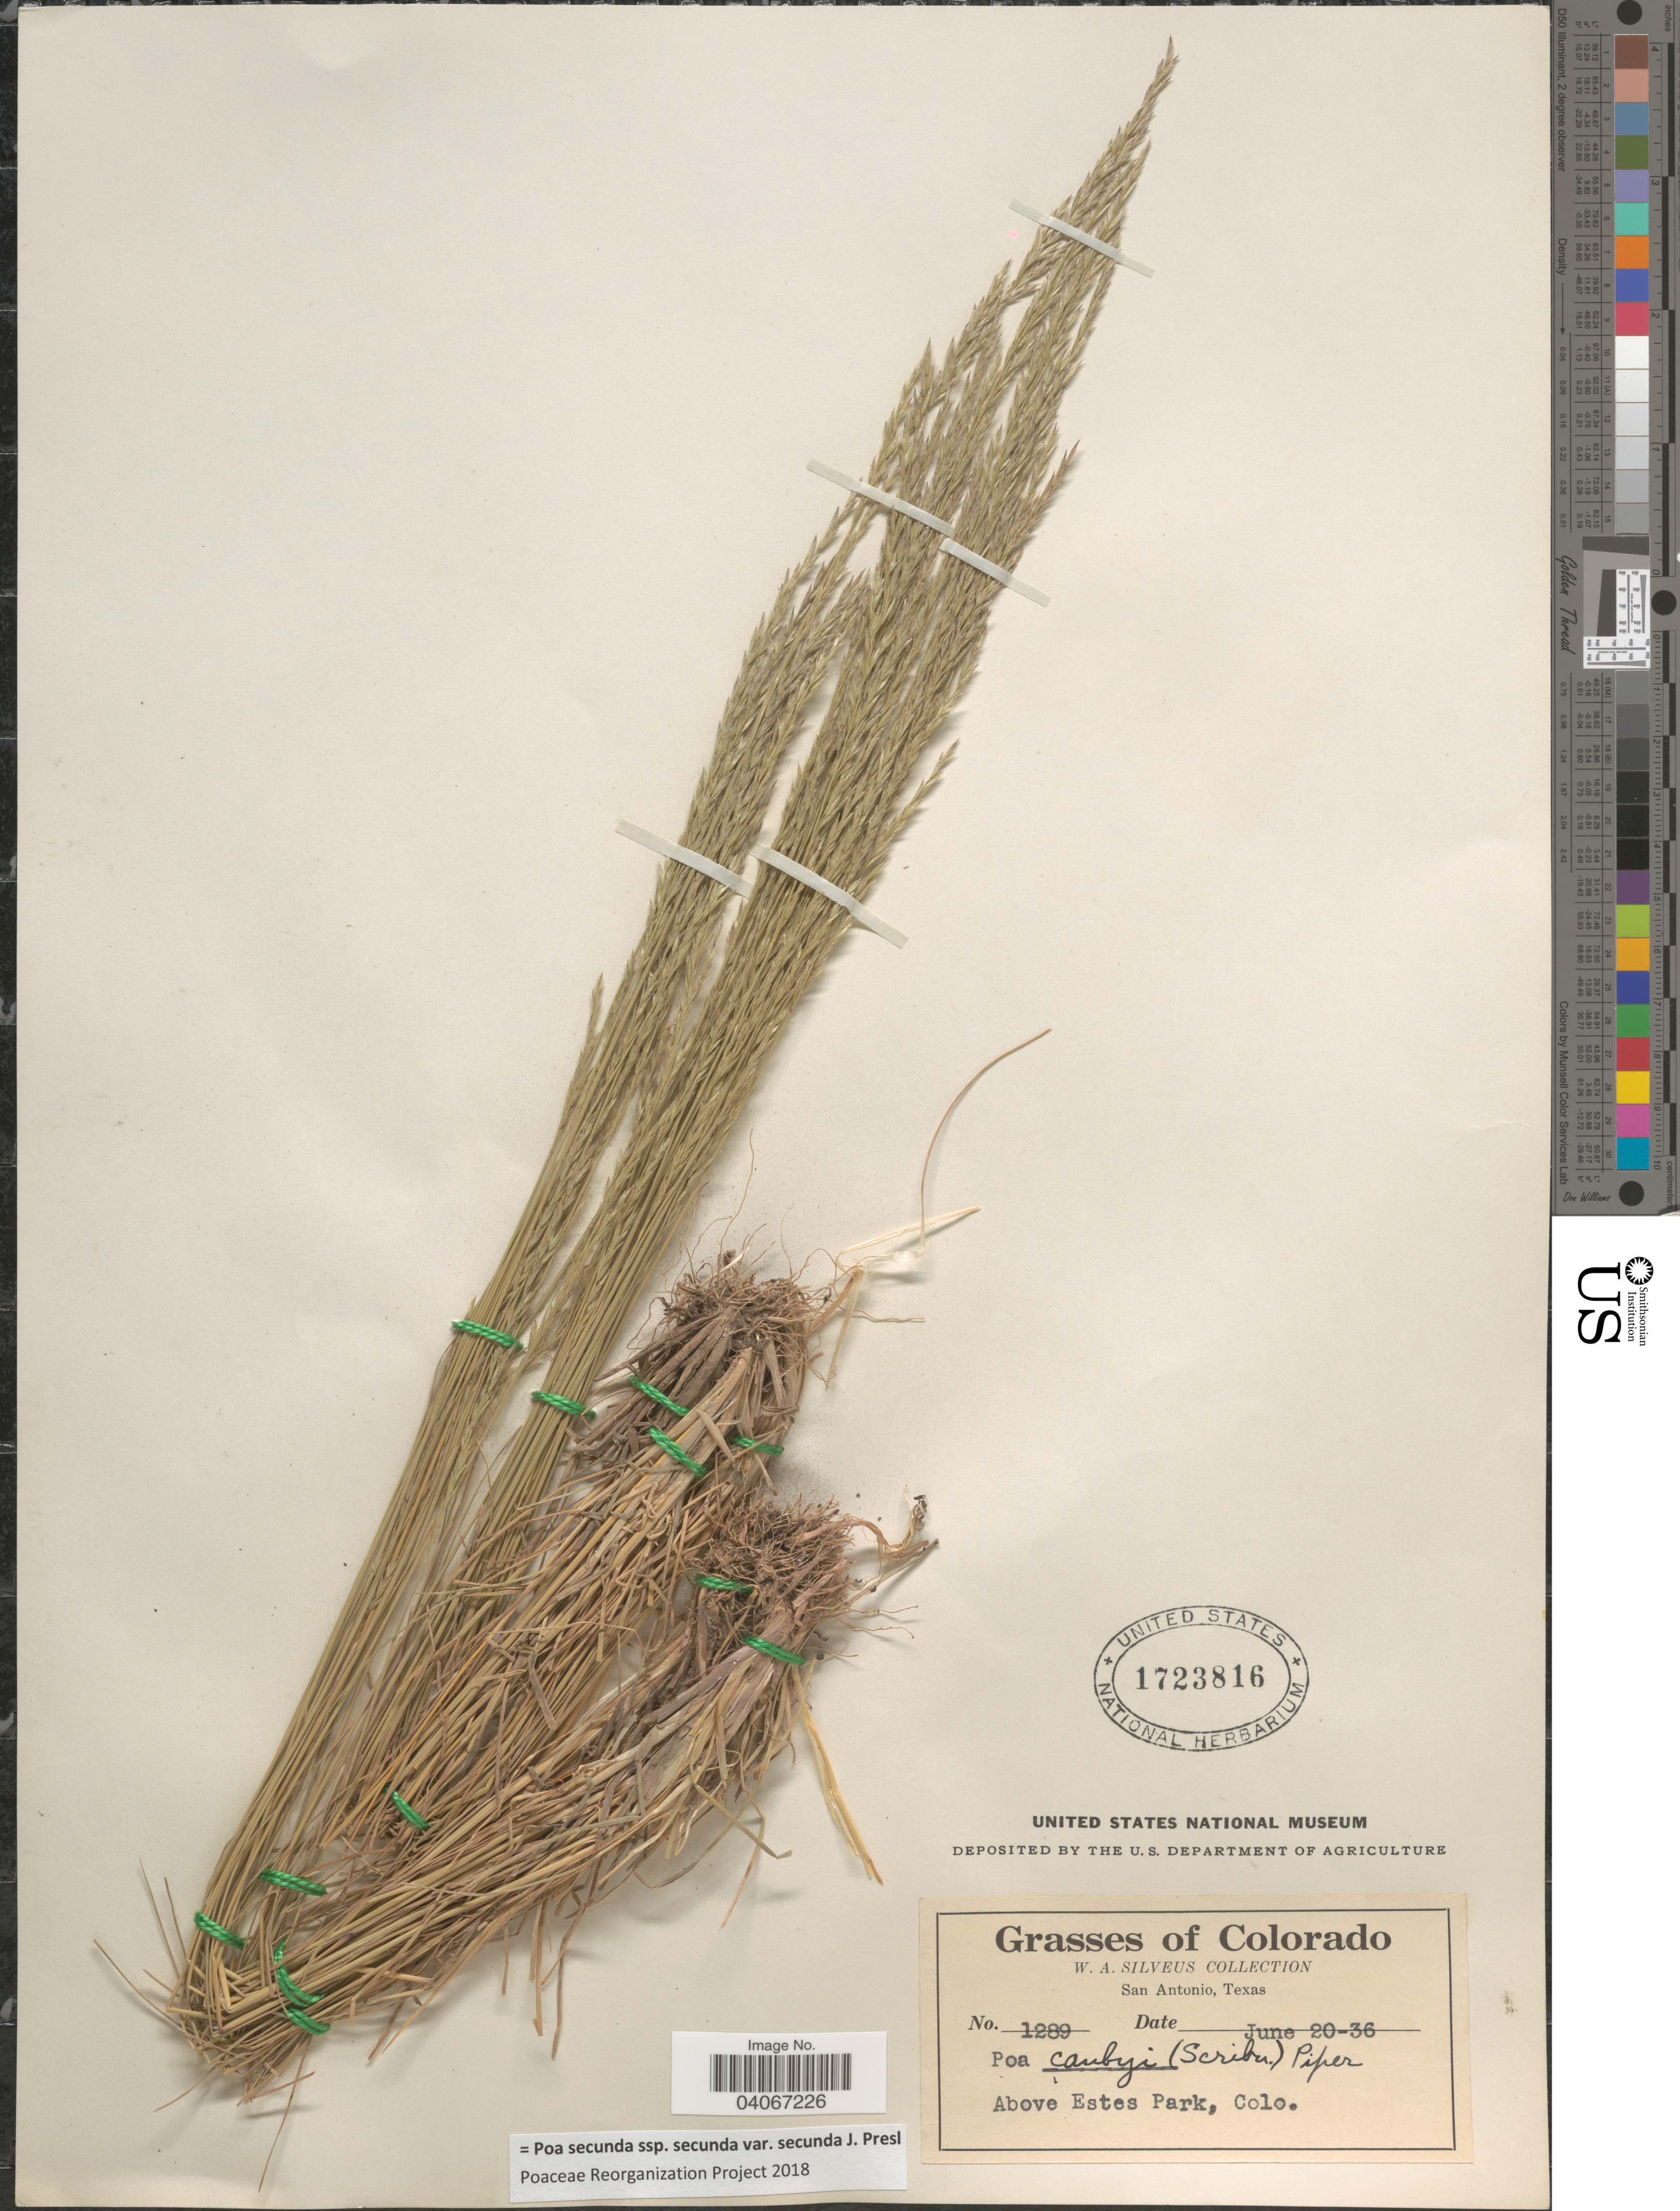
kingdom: Plantae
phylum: Tracheophyta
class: Liliopsida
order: Poales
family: Poaceae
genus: Poa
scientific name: Poa secunda subsp. secunda var. secunda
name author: J. Presl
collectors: W. Silveus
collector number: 1289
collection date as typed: Transcribed d/m/y: 20/6/36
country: United States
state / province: Colorado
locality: Above Estes Park.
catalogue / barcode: US 1723816